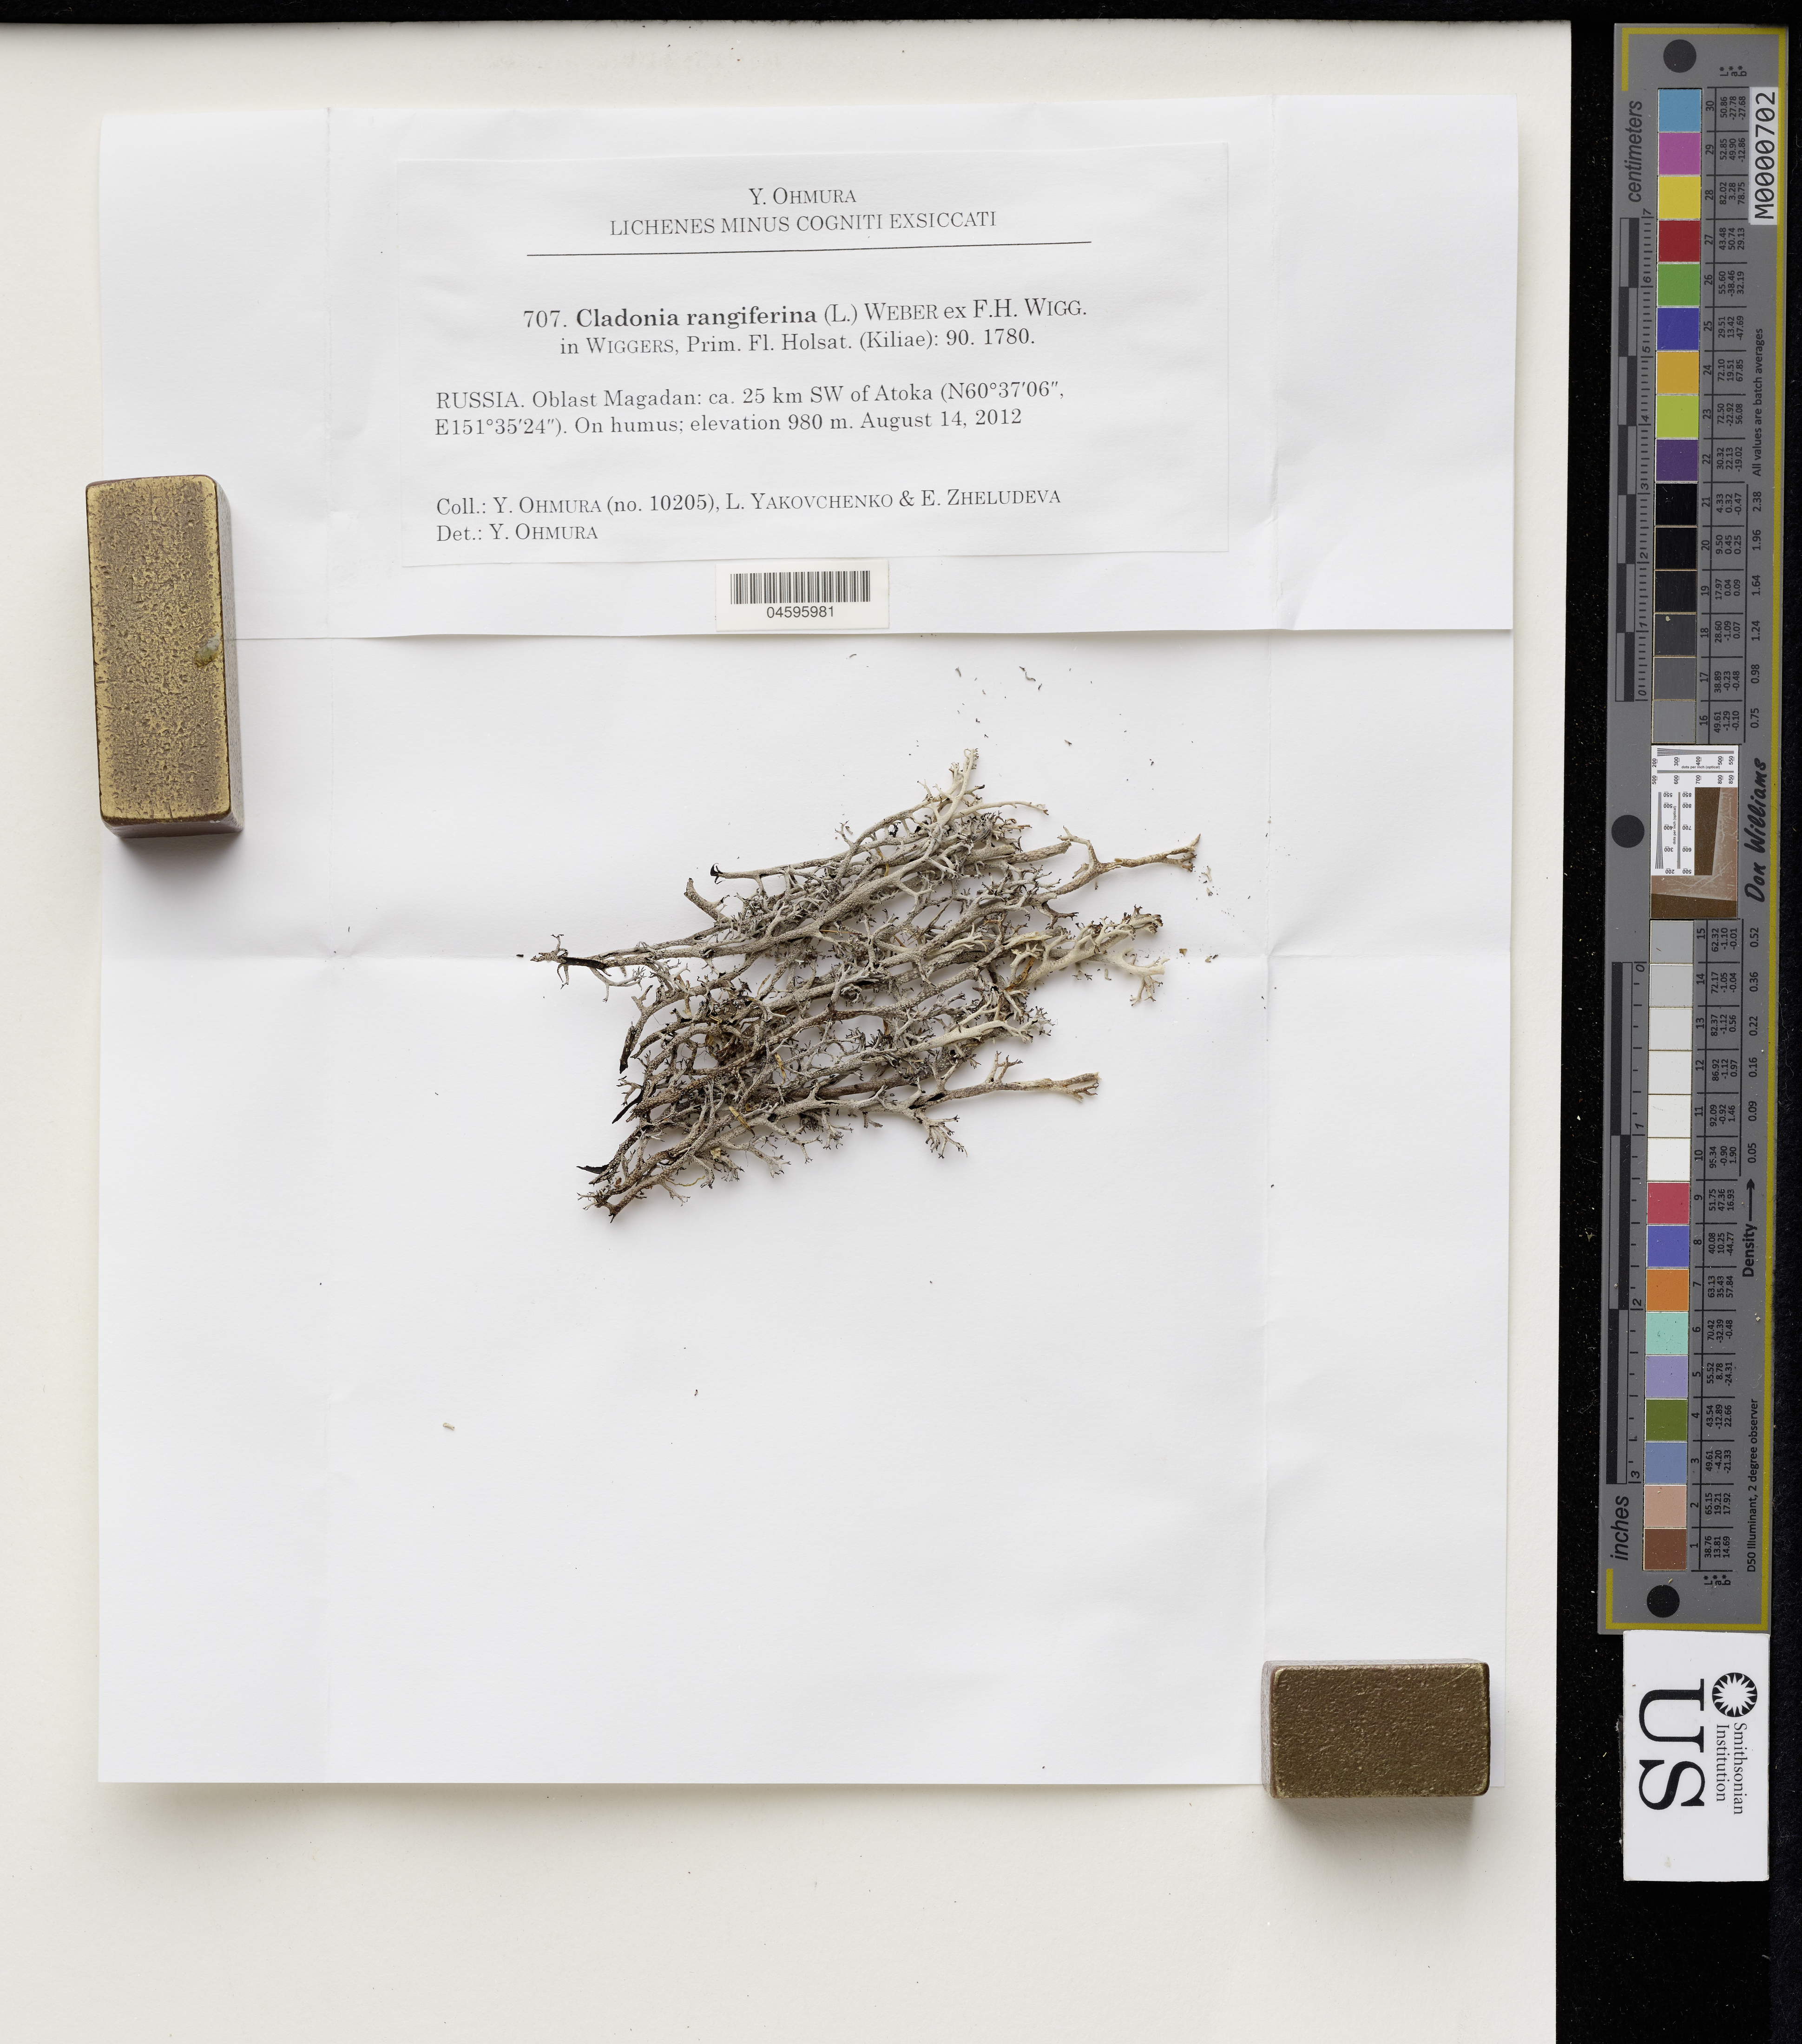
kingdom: Fungi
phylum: Ascomycota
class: Lecanoromycetes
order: Lecanorales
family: Cladoniaceae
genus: Cladonia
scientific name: Cladonia rangifera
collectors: Y. Ohmura, L. Yakovchenko & E. Zheludeva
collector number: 10205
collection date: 2012-08-14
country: Russian Federation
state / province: Magadan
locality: Oblast Magadan: ca. 25 km SW of Atoka.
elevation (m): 980